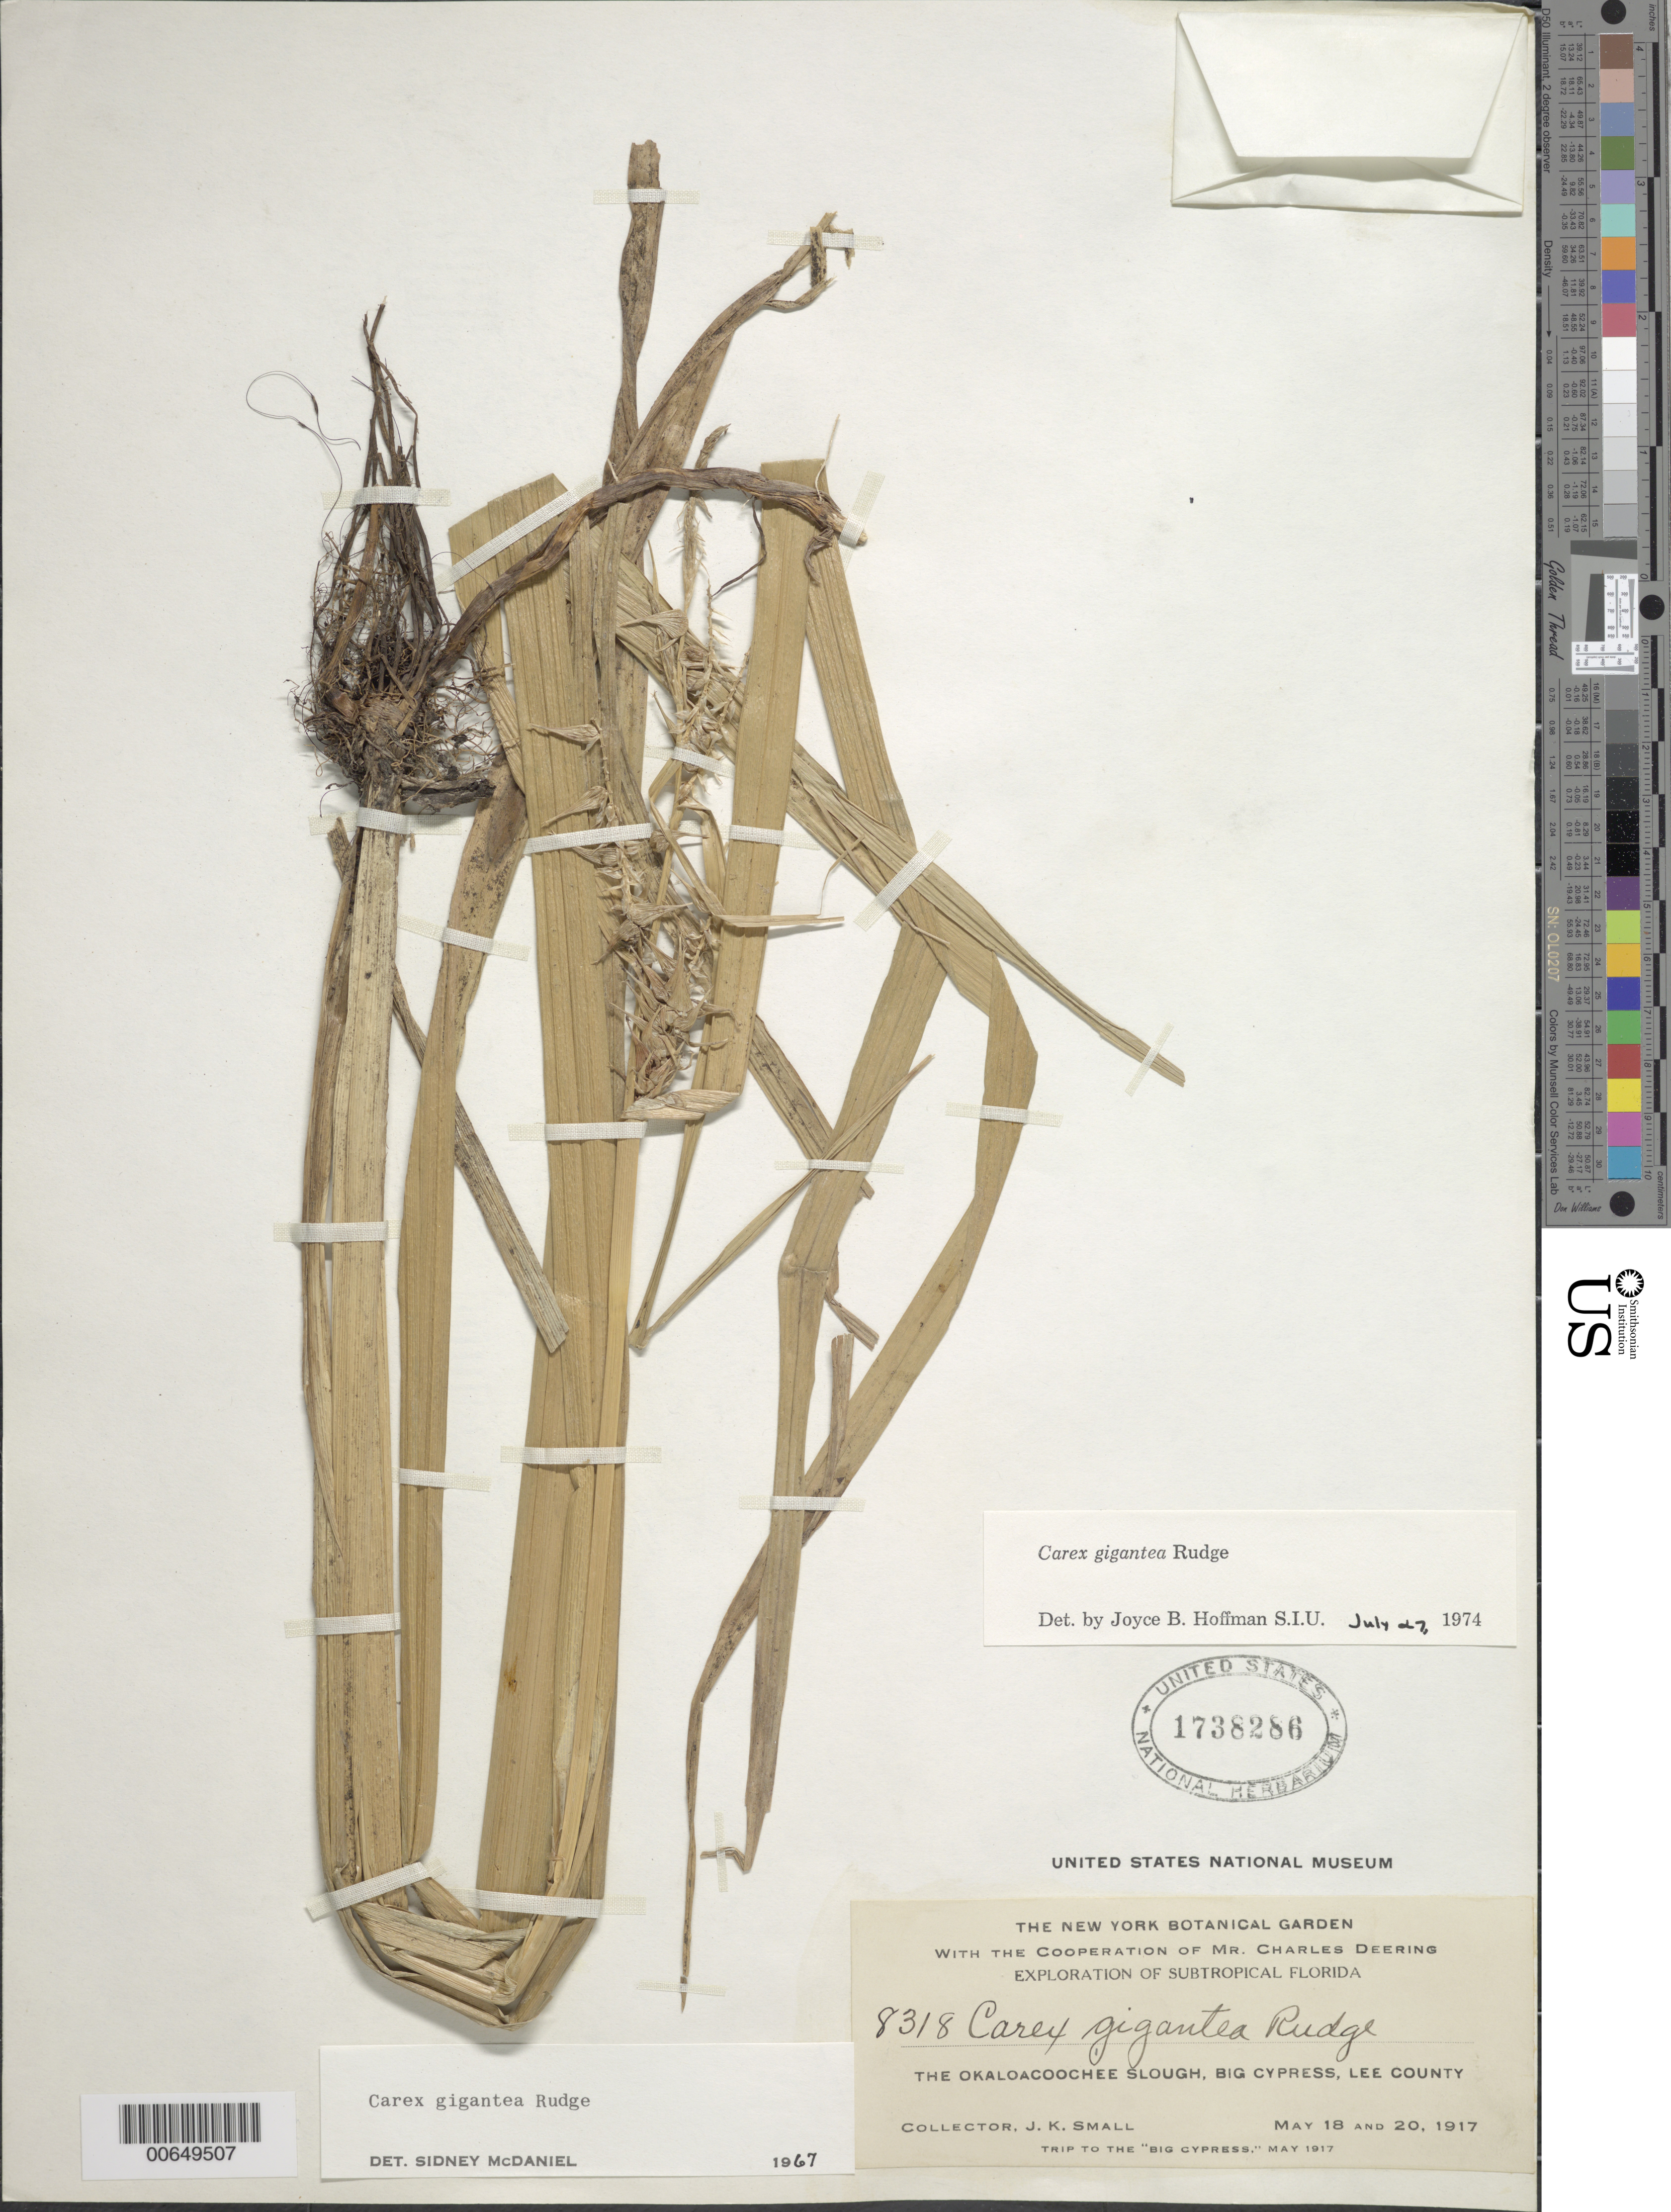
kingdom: Plantae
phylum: Tracheophyta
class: Liliopsida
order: Poales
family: Cyperaceae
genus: Carex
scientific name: Carex gigantea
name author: Rudge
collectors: J. K. Small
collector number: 8318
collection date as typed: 18 May 1917 and 20 May 1917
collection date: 1917-05-18,1917-05-20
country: United States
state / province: Florida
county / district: Lee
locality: The Okaloacoochee Slough, Big Cypress.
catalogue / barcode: US 1738286